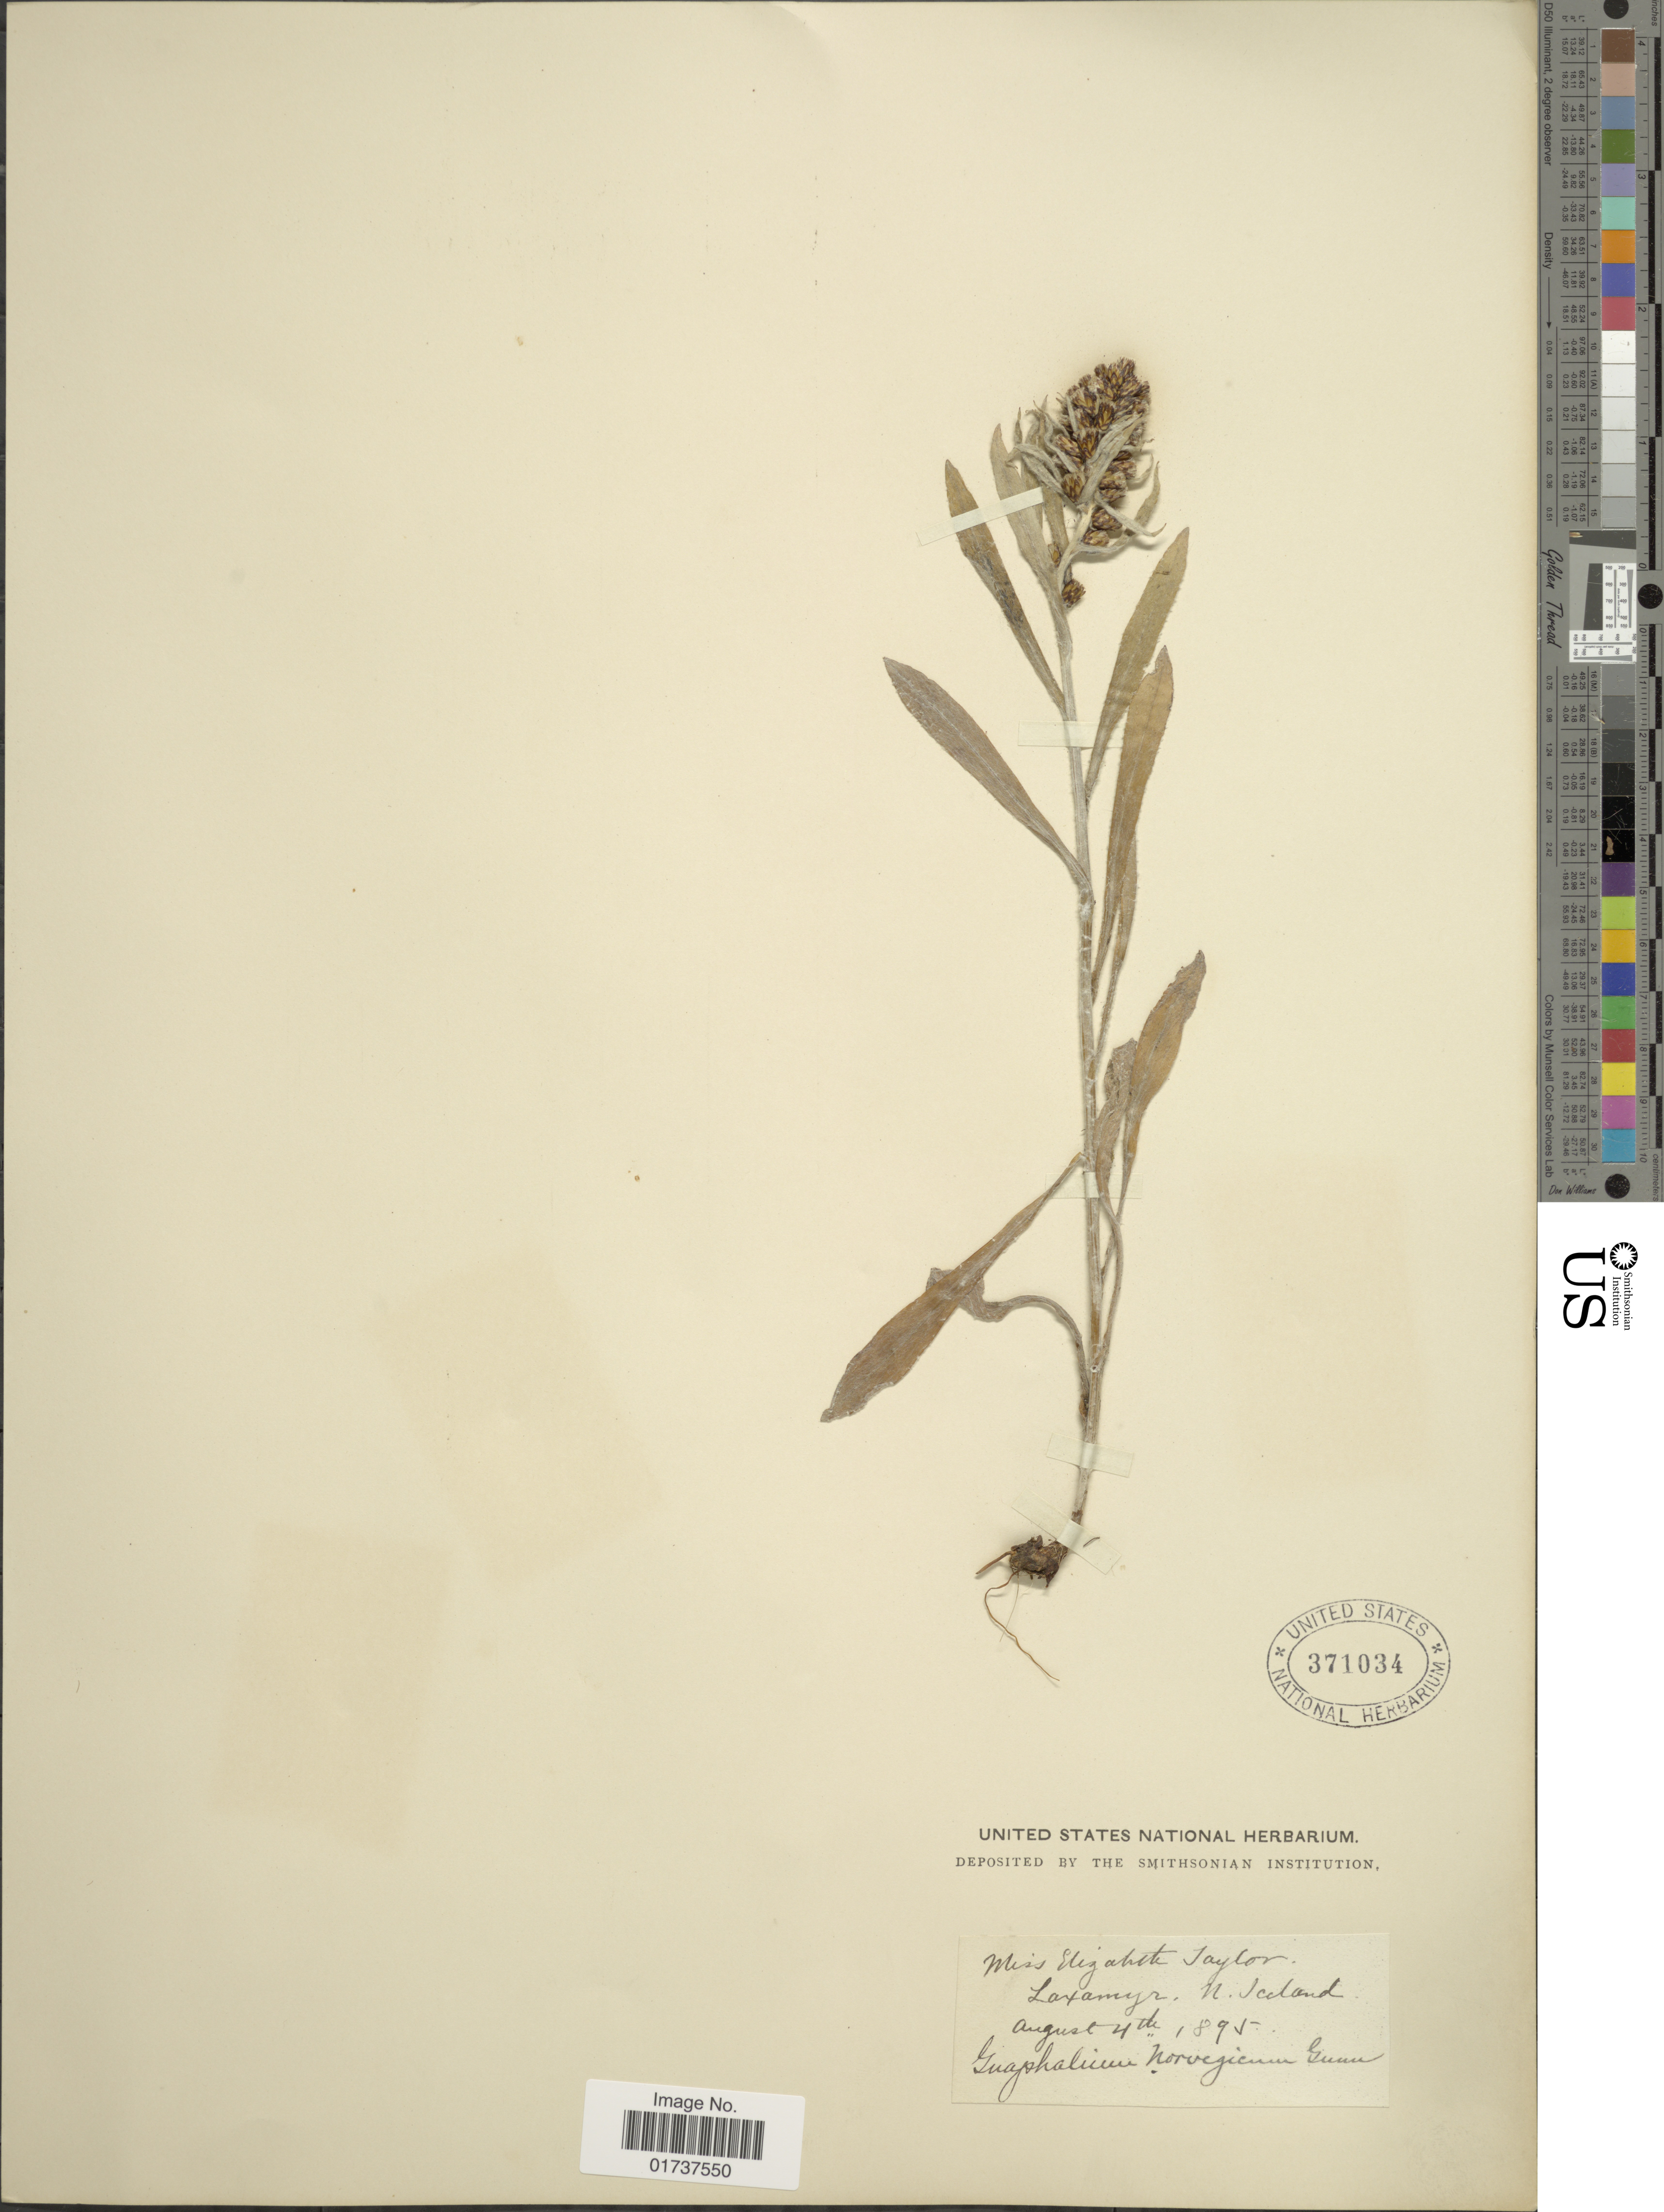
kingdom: Plantae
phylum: Tracheophyta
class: Magnoliopsida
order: Asterales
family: Asteraceae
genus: Gnaphalium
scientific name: Gnaphalium norvegicum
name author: Gunnerus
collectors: E. B. Taylor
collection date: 1895-08-04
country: Iceland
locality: Laxamyr, N. Iceland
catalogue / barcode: US 371034